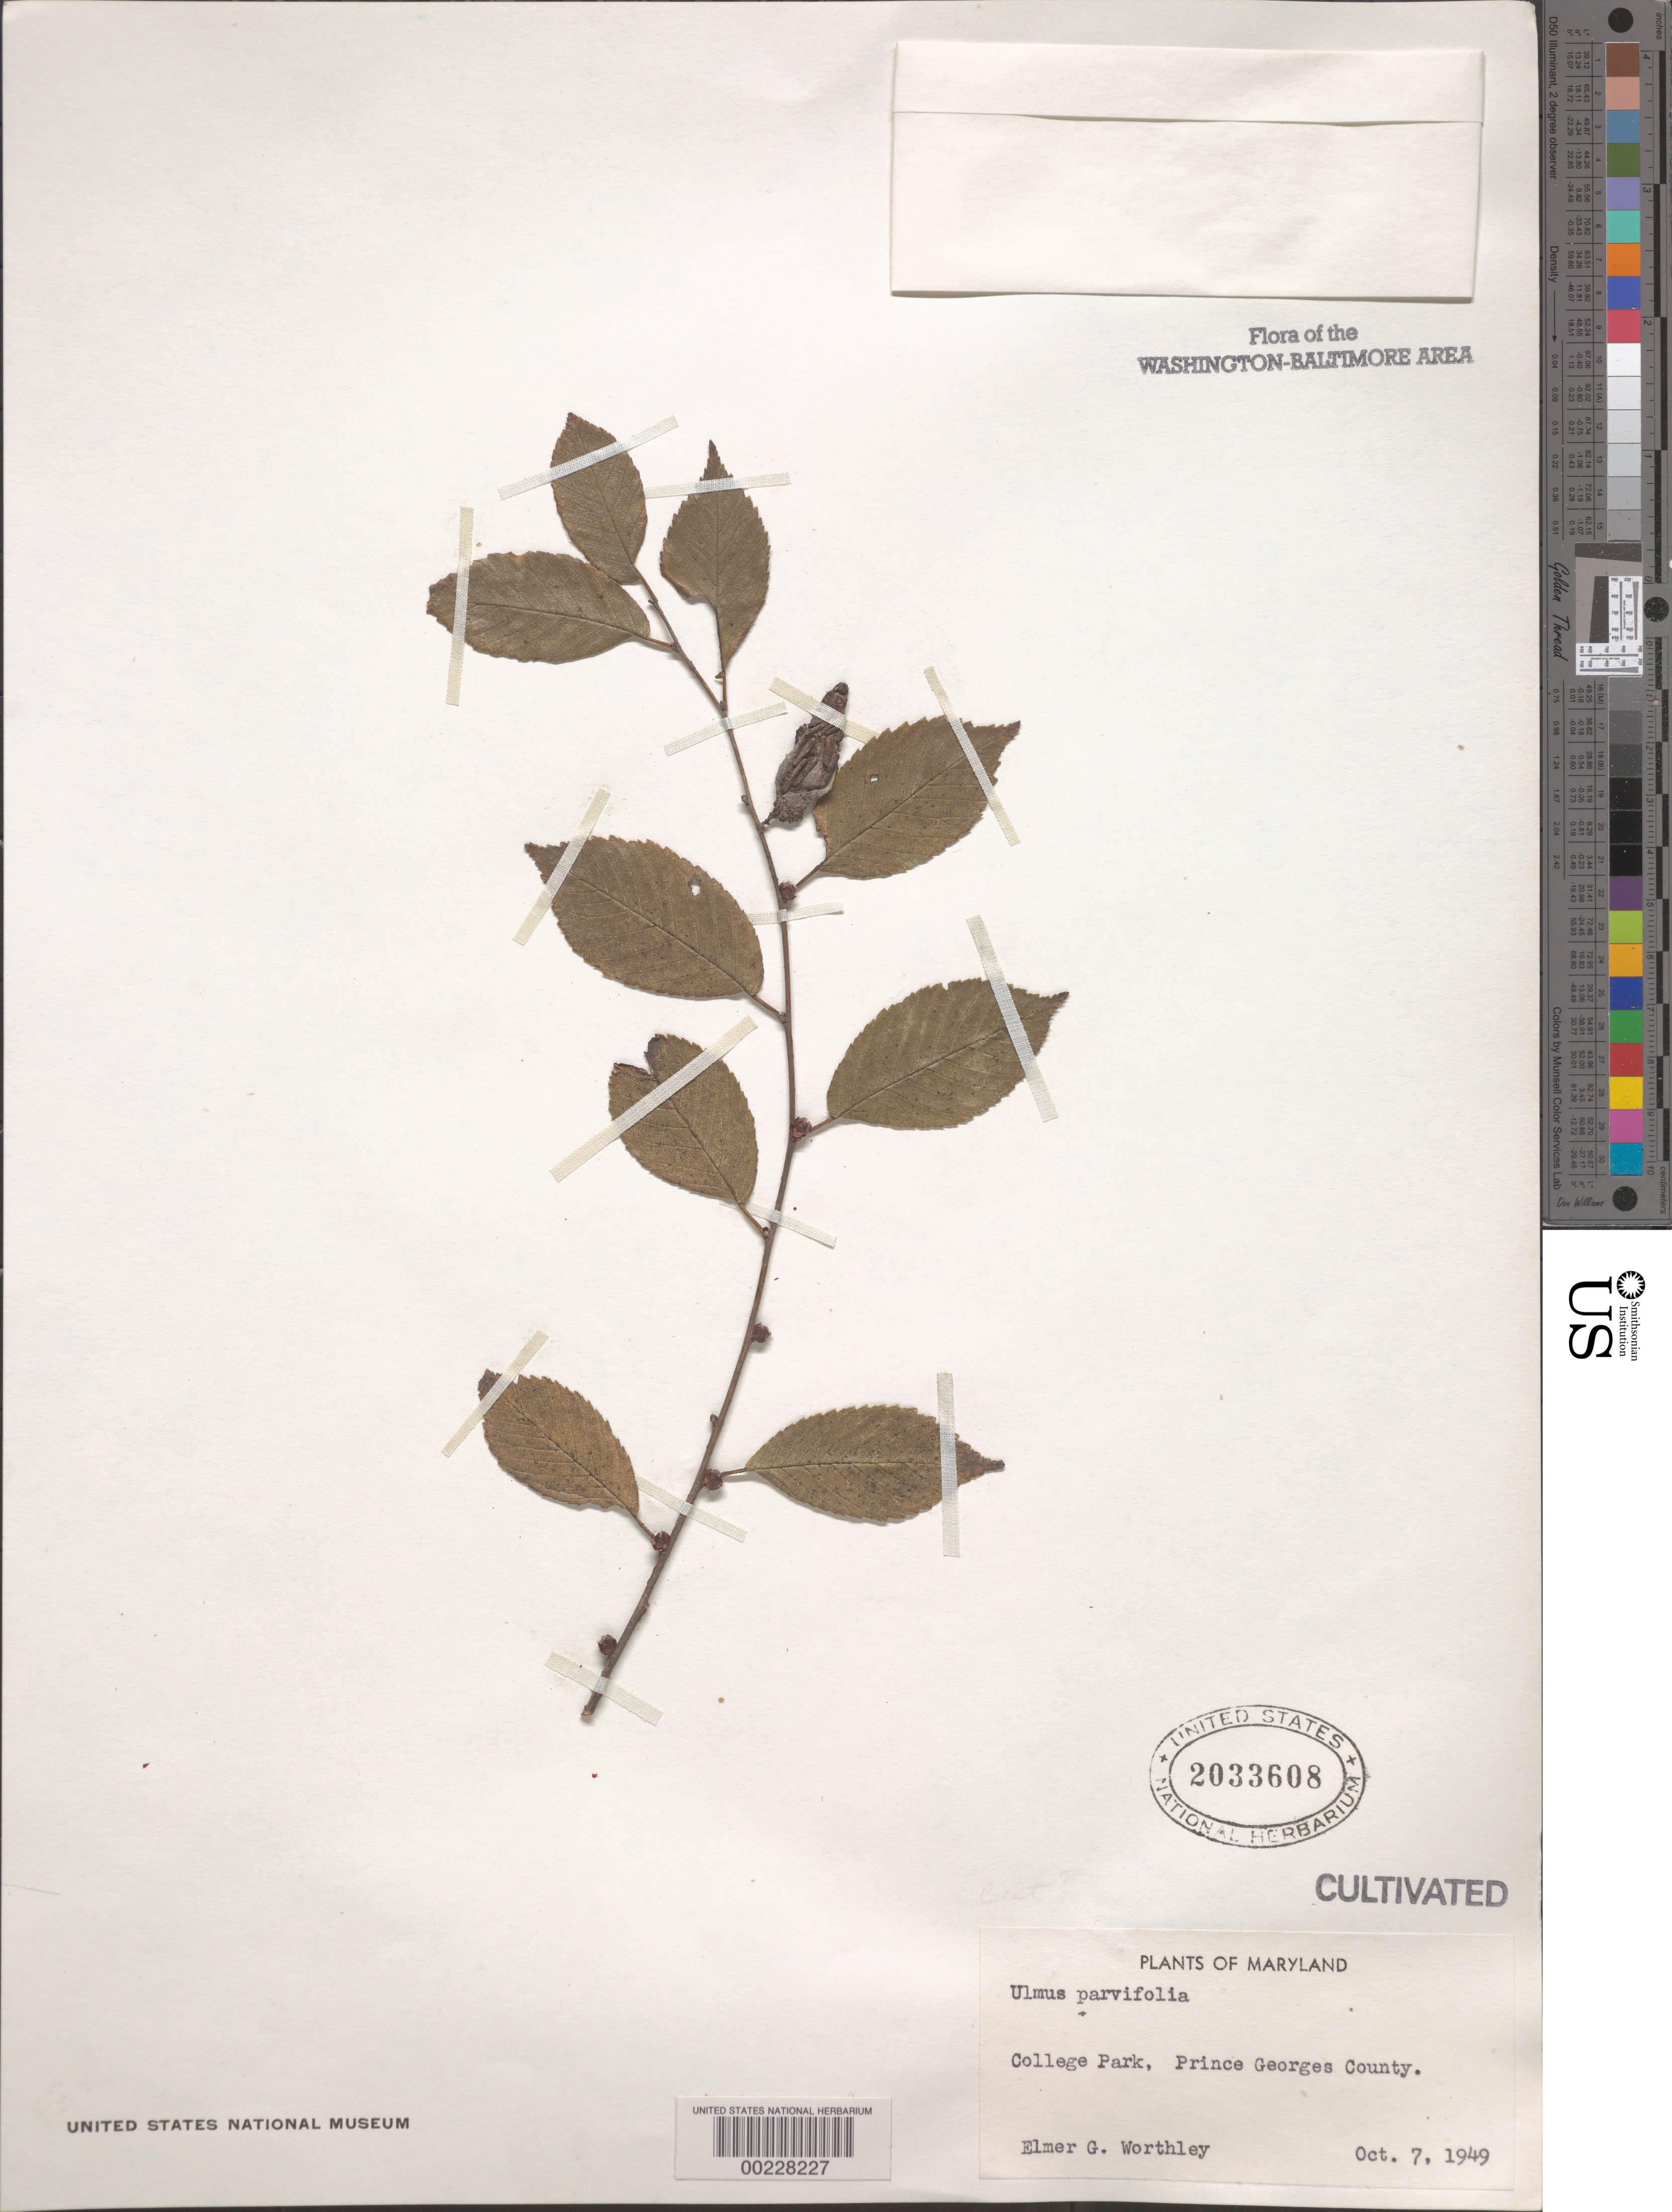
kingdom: Plantae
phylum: Tracheophyta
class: Magnoliopsida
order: Rosales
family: Ulmaceae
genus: Ulmus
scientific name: Ulmus parvifolia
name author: Jacq.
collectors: E. Worthley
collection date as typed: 07 Oct 1949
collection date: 1949-10-07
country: United States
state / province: Maryland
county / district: Prince George's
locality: College Park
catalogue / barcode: US 2033608